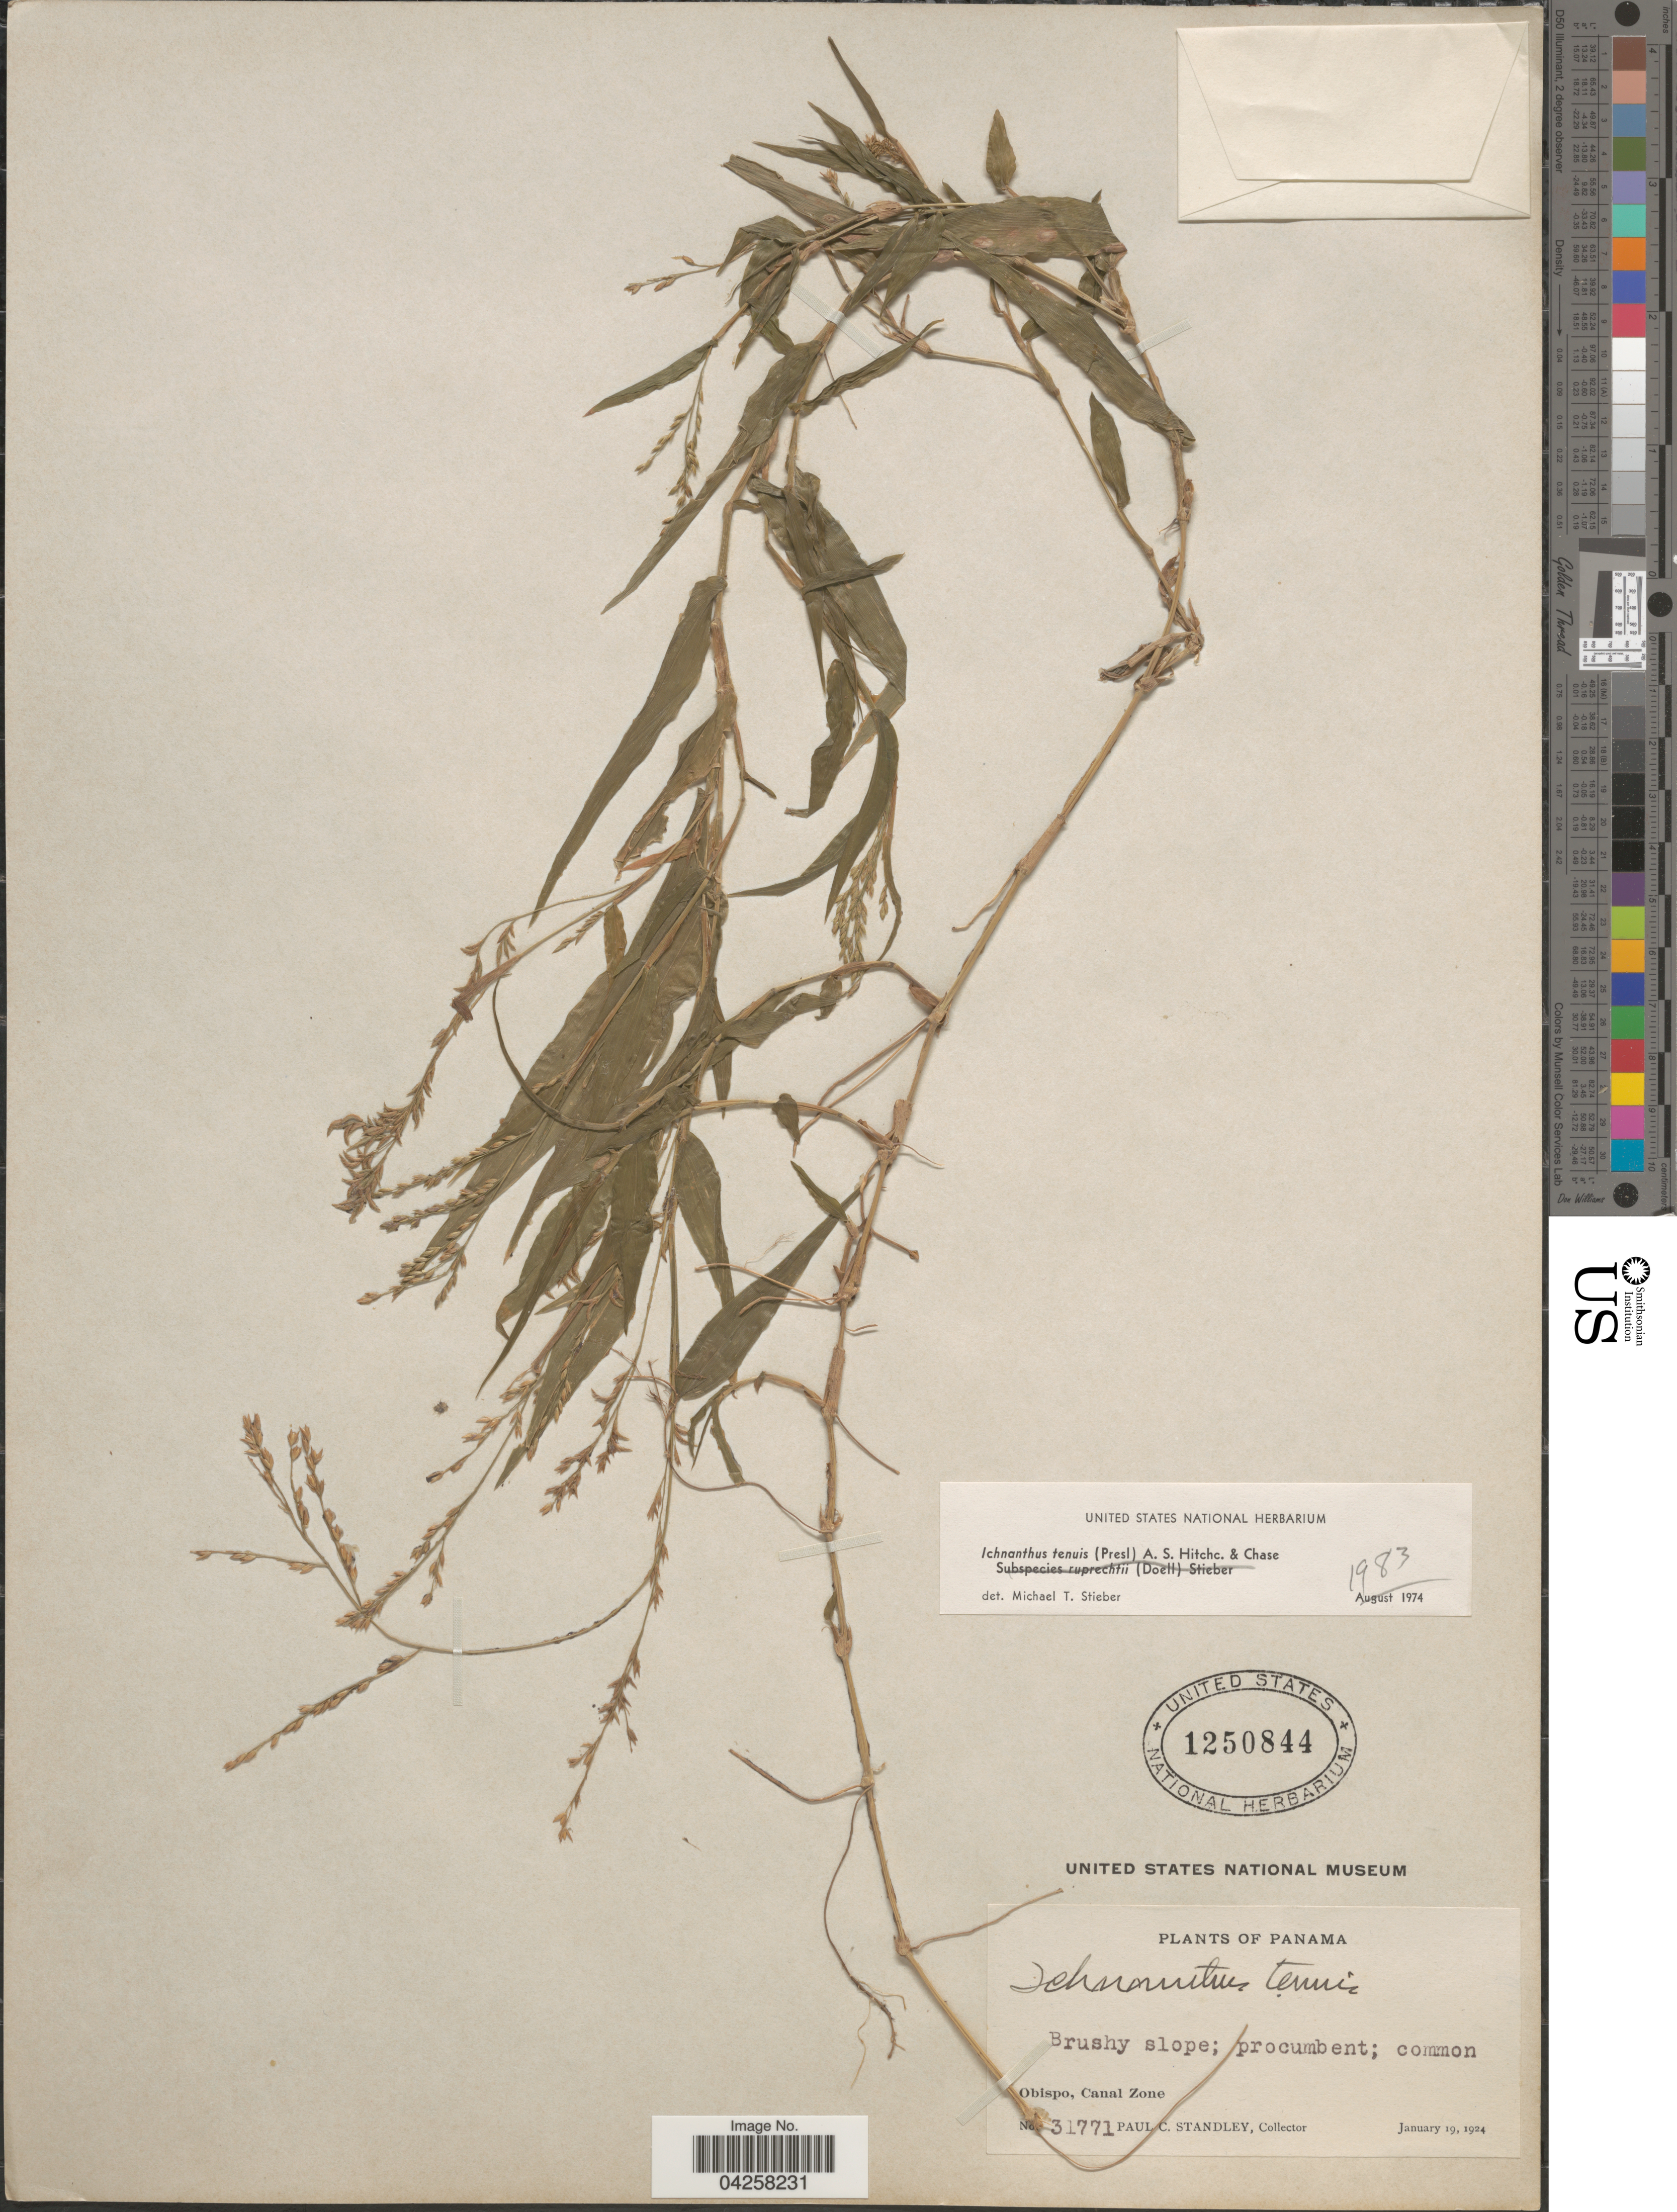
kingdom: Plantae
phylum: Tracheophyta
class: Liliopsida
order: Poales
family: Poaceae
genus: Ichnanthus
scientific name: Ichnanthus tenuis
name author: (J. Presl) Hitchc. & Chase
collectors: P. C. Standley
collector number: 31771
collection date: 1924-01-19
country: Panama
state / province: Colón / Panamá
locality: Obispo, Canal Zone.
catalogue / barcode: US 1250844